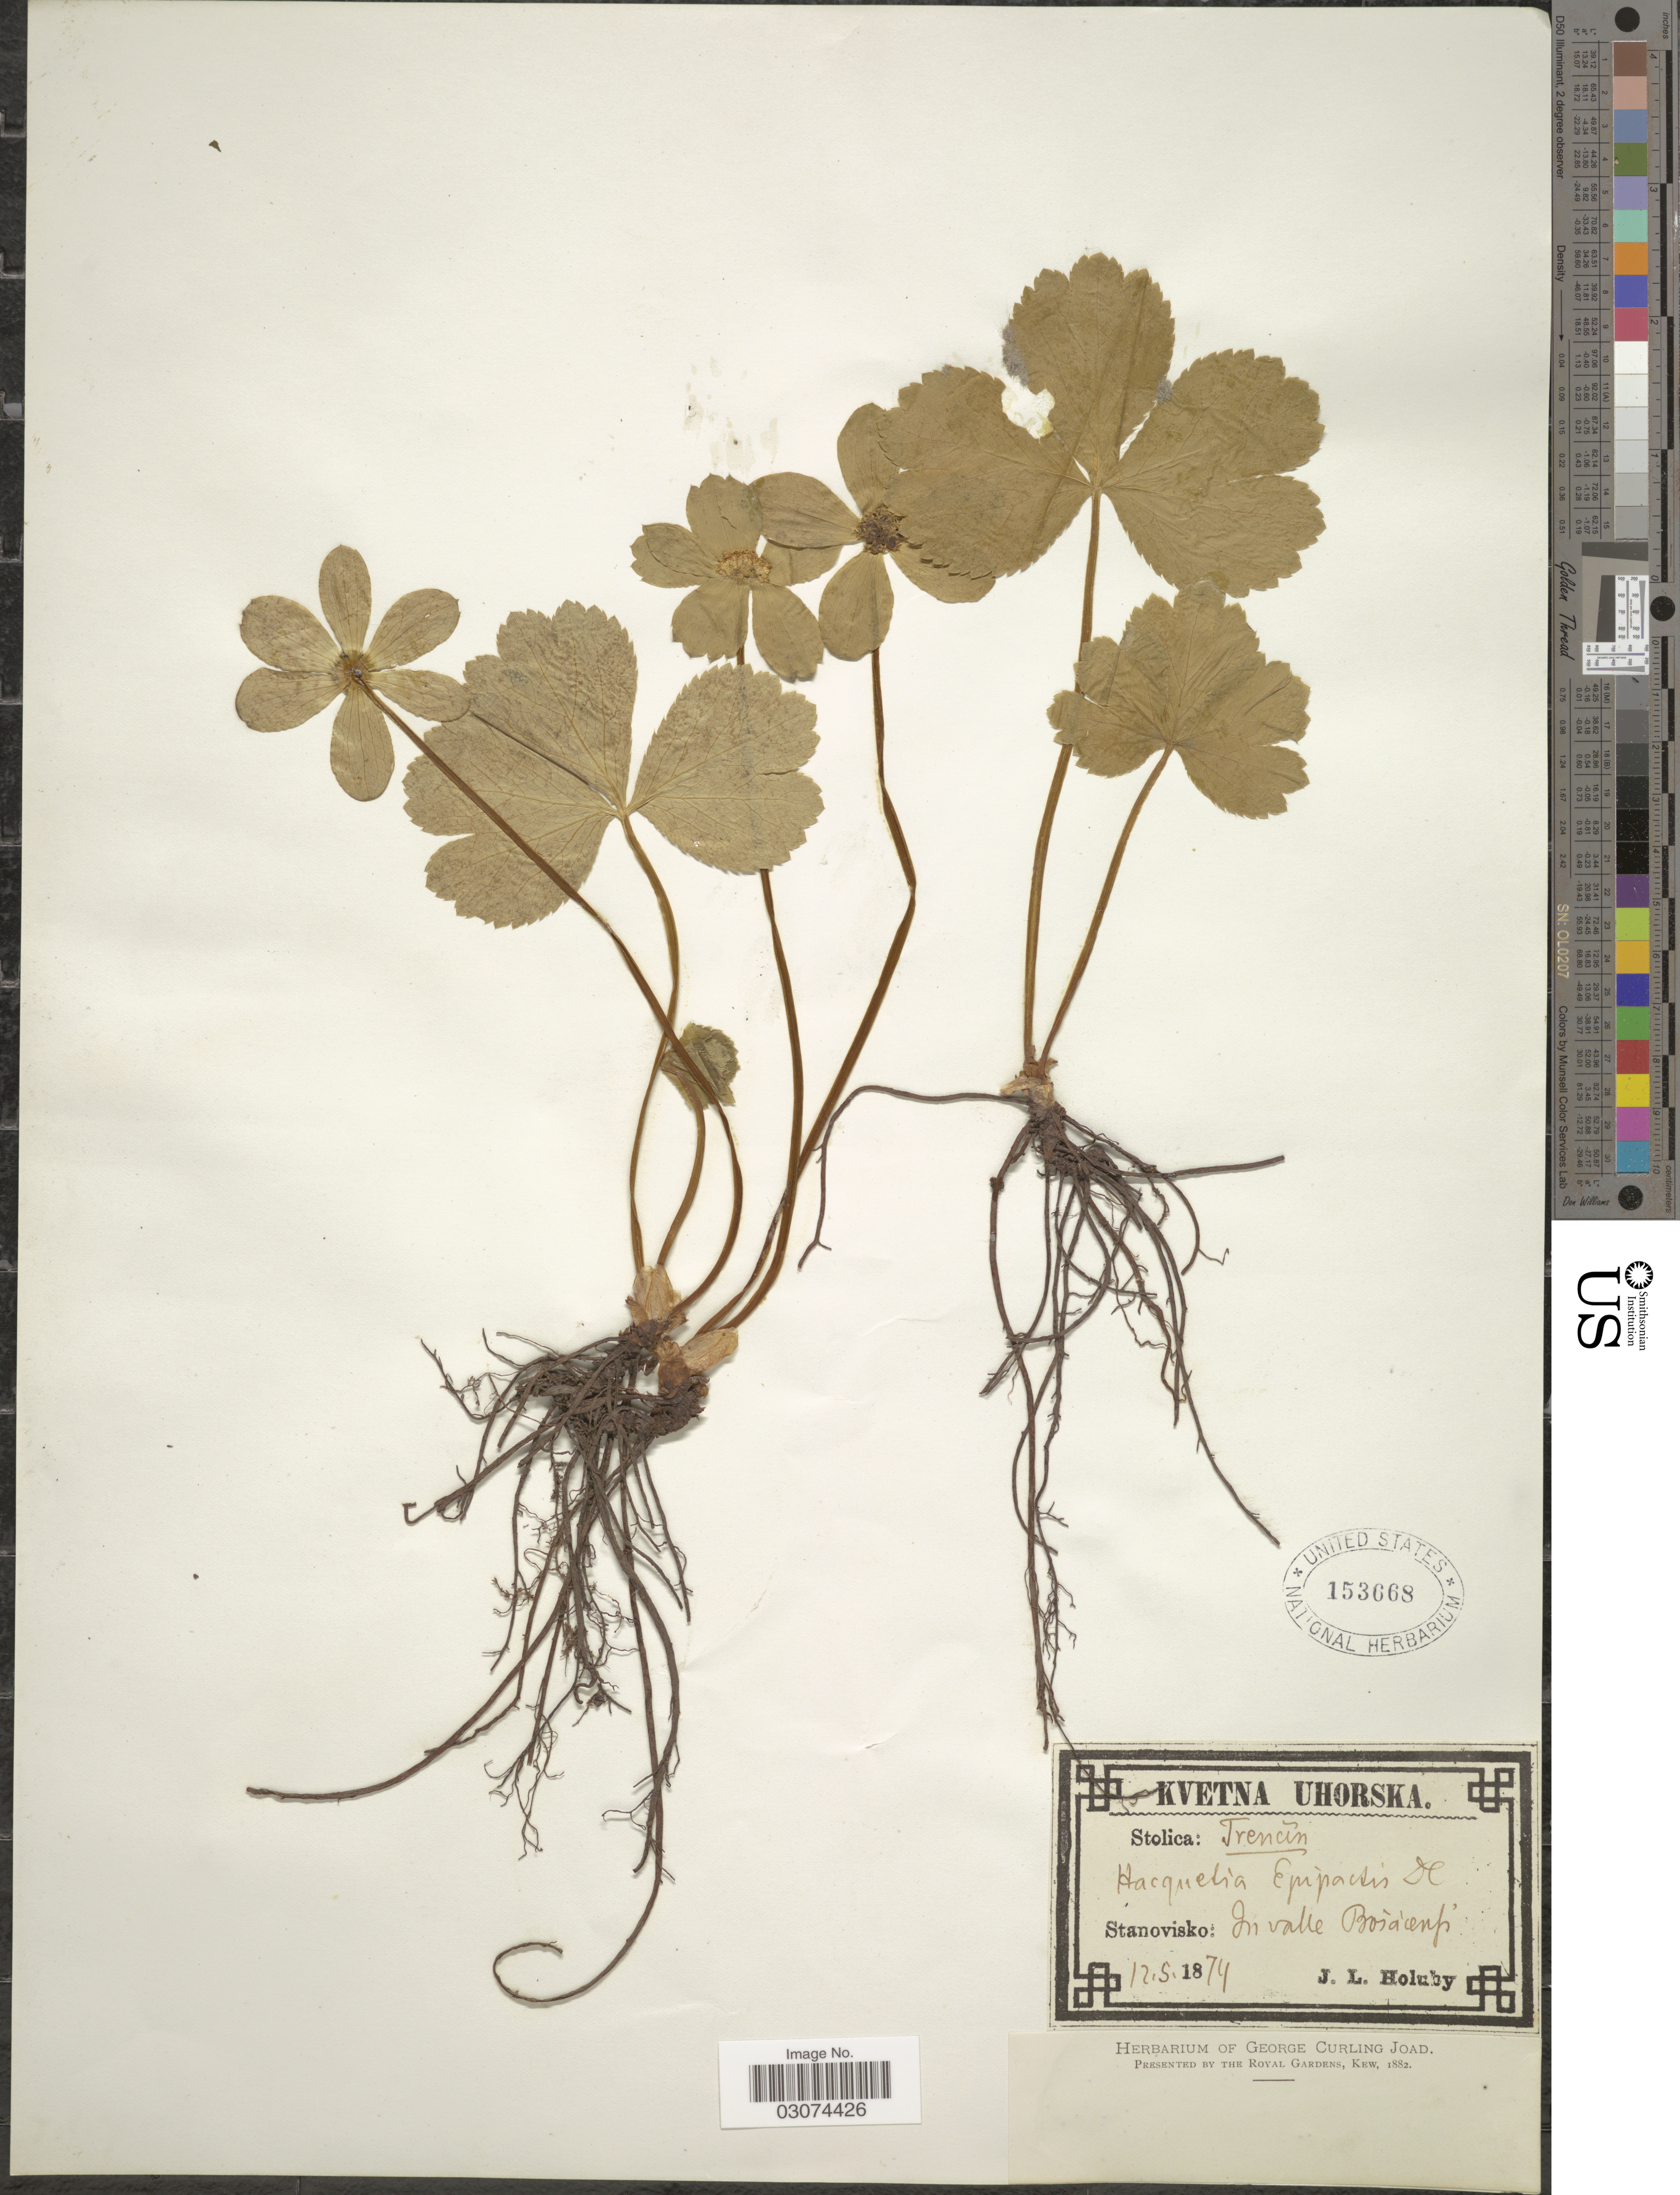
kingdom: Plantae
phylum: Tracheophyta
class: Magnoliopsida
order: Apiales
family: Apiaceae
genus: Hacquetia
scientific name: Hacquetia epipactis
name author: (Scop.) DC.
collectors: J. Holuby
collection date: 1874-05-12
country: Slovakia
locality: Stolica: Trencin. Stanovisko: In valle Bosacenfi. [interpreted]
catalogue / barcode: US 153668